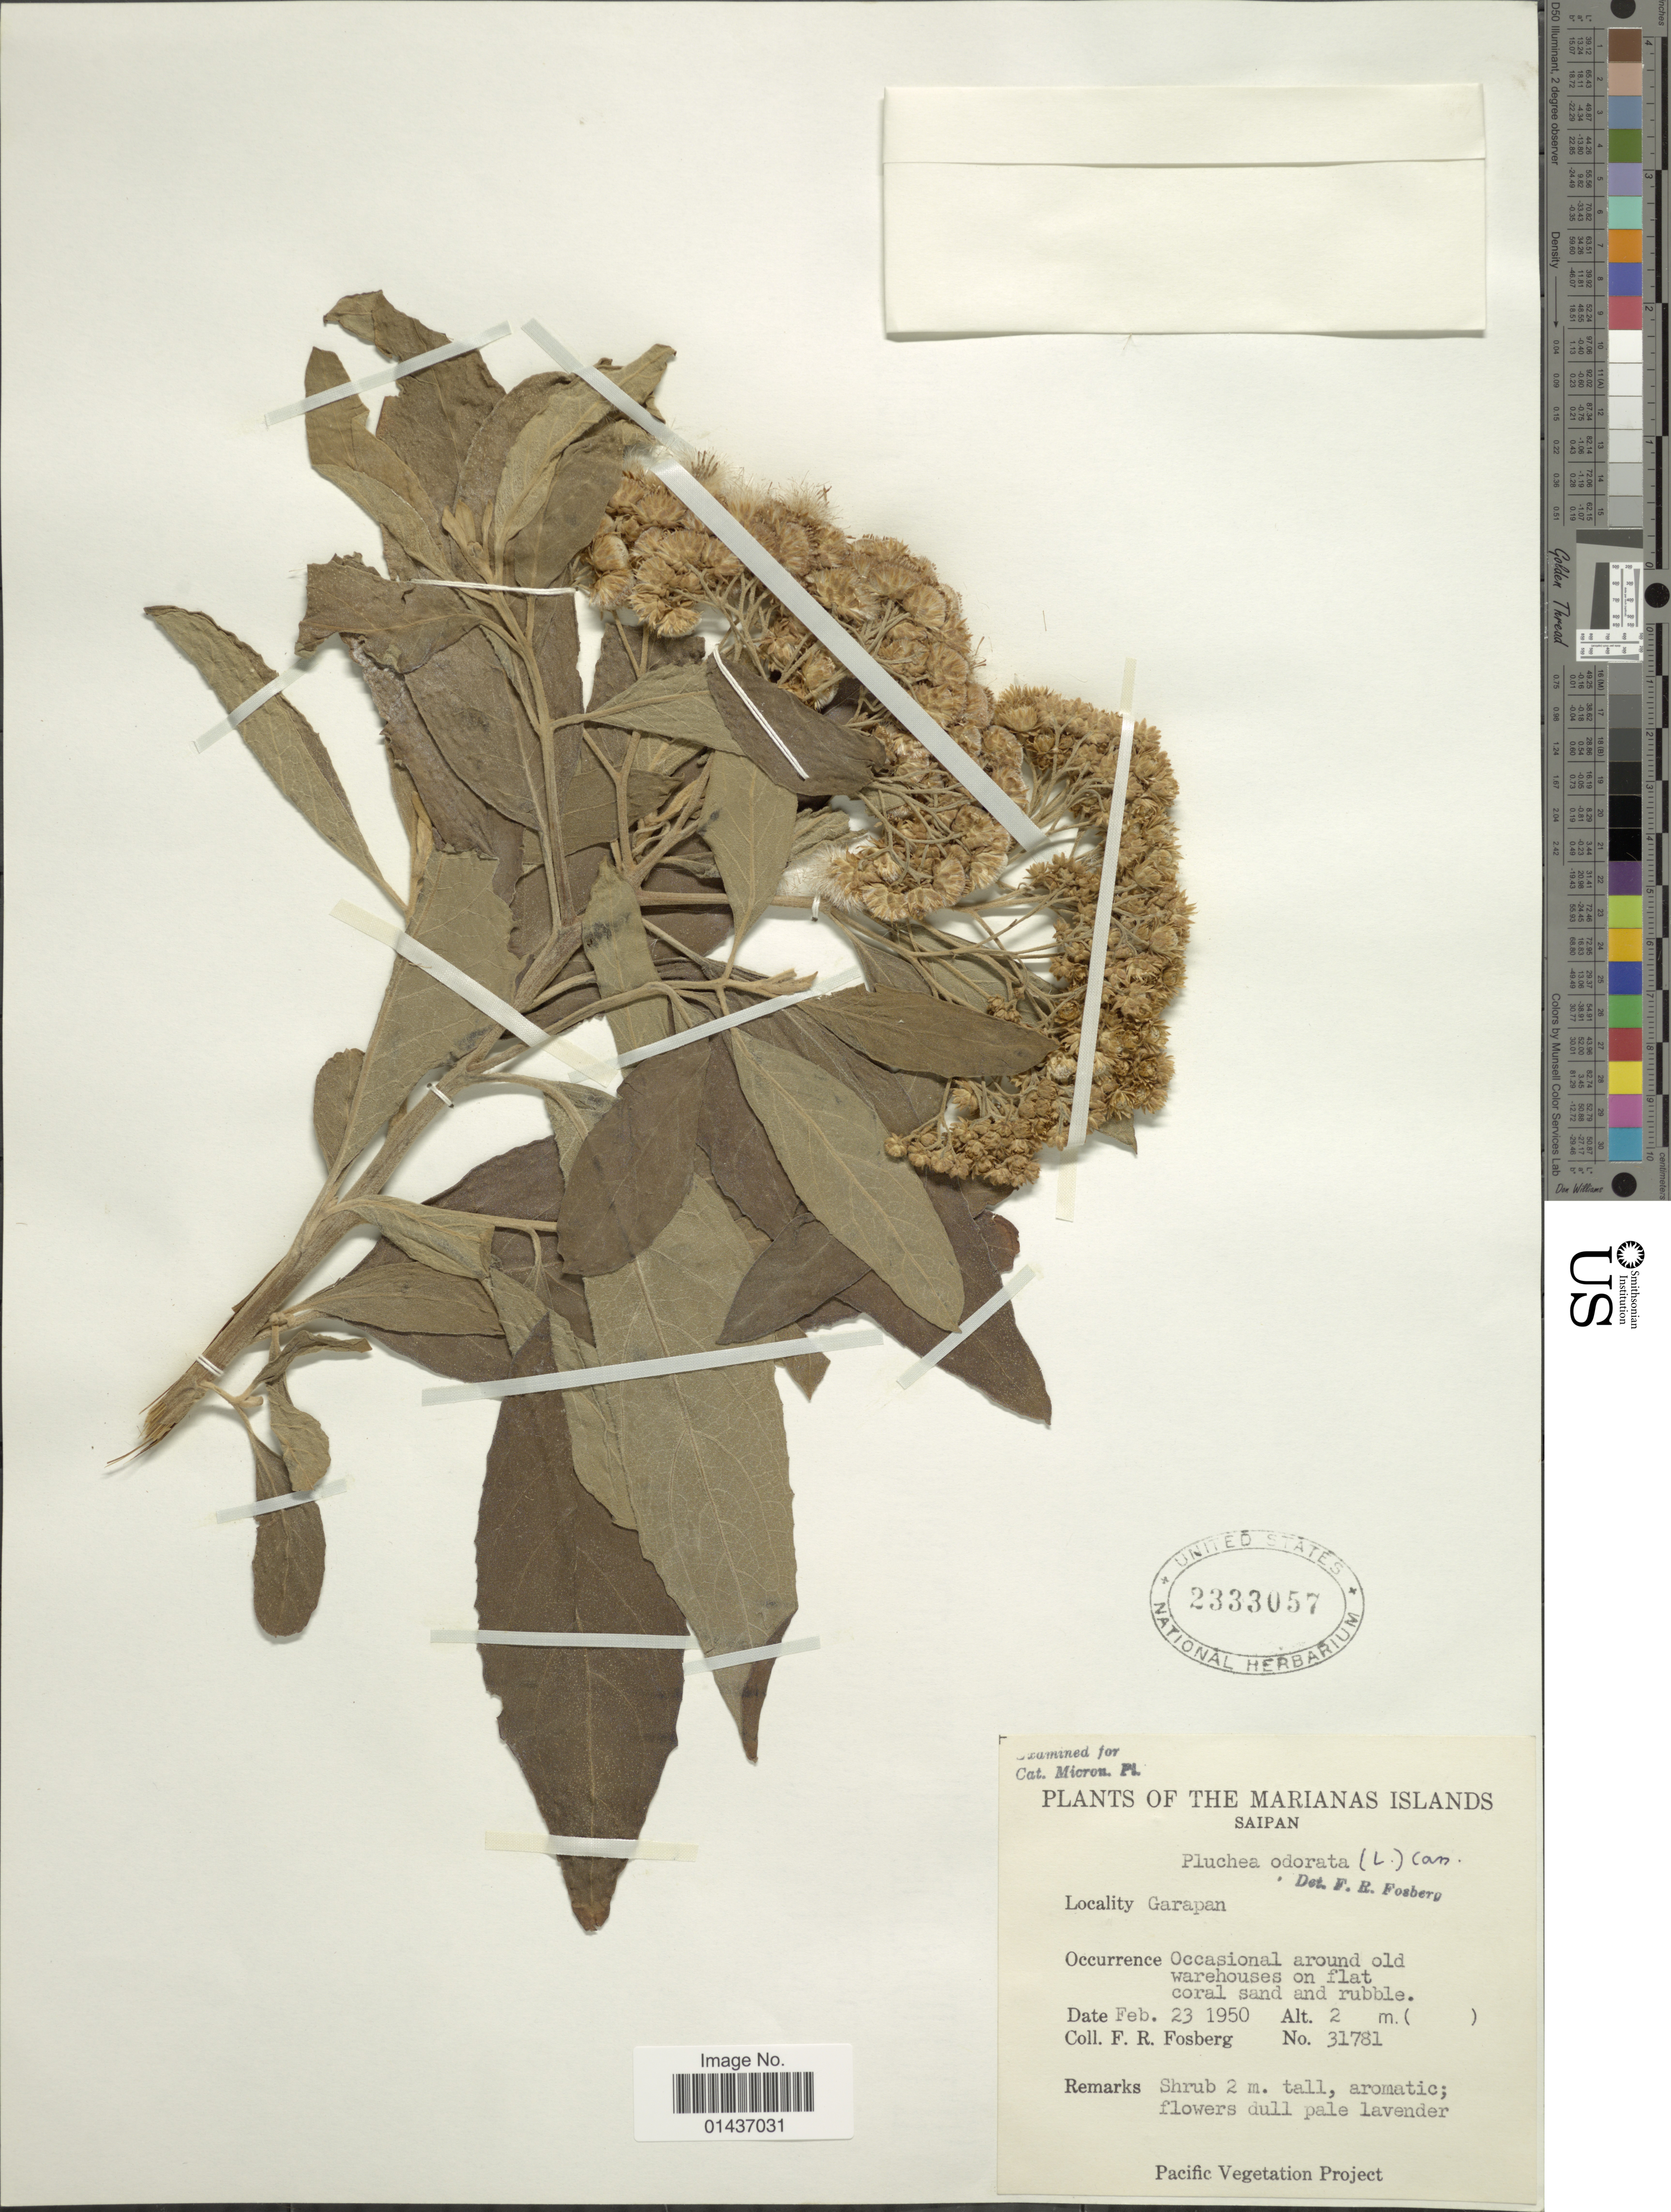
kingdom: Plantae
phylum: Tracheophyta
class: Magnoliopsida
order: Asterales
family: Asteraceae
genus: Pluchea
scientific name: Pluchea carolinensis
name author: (Jacq.) D. Don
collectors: F. R. Fosberg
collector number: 31781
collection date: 1950-02-23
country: Northern Mariana Islands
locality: The Marianas Islands, Saipan, Garapan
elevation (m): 2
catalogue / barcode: US 2333057